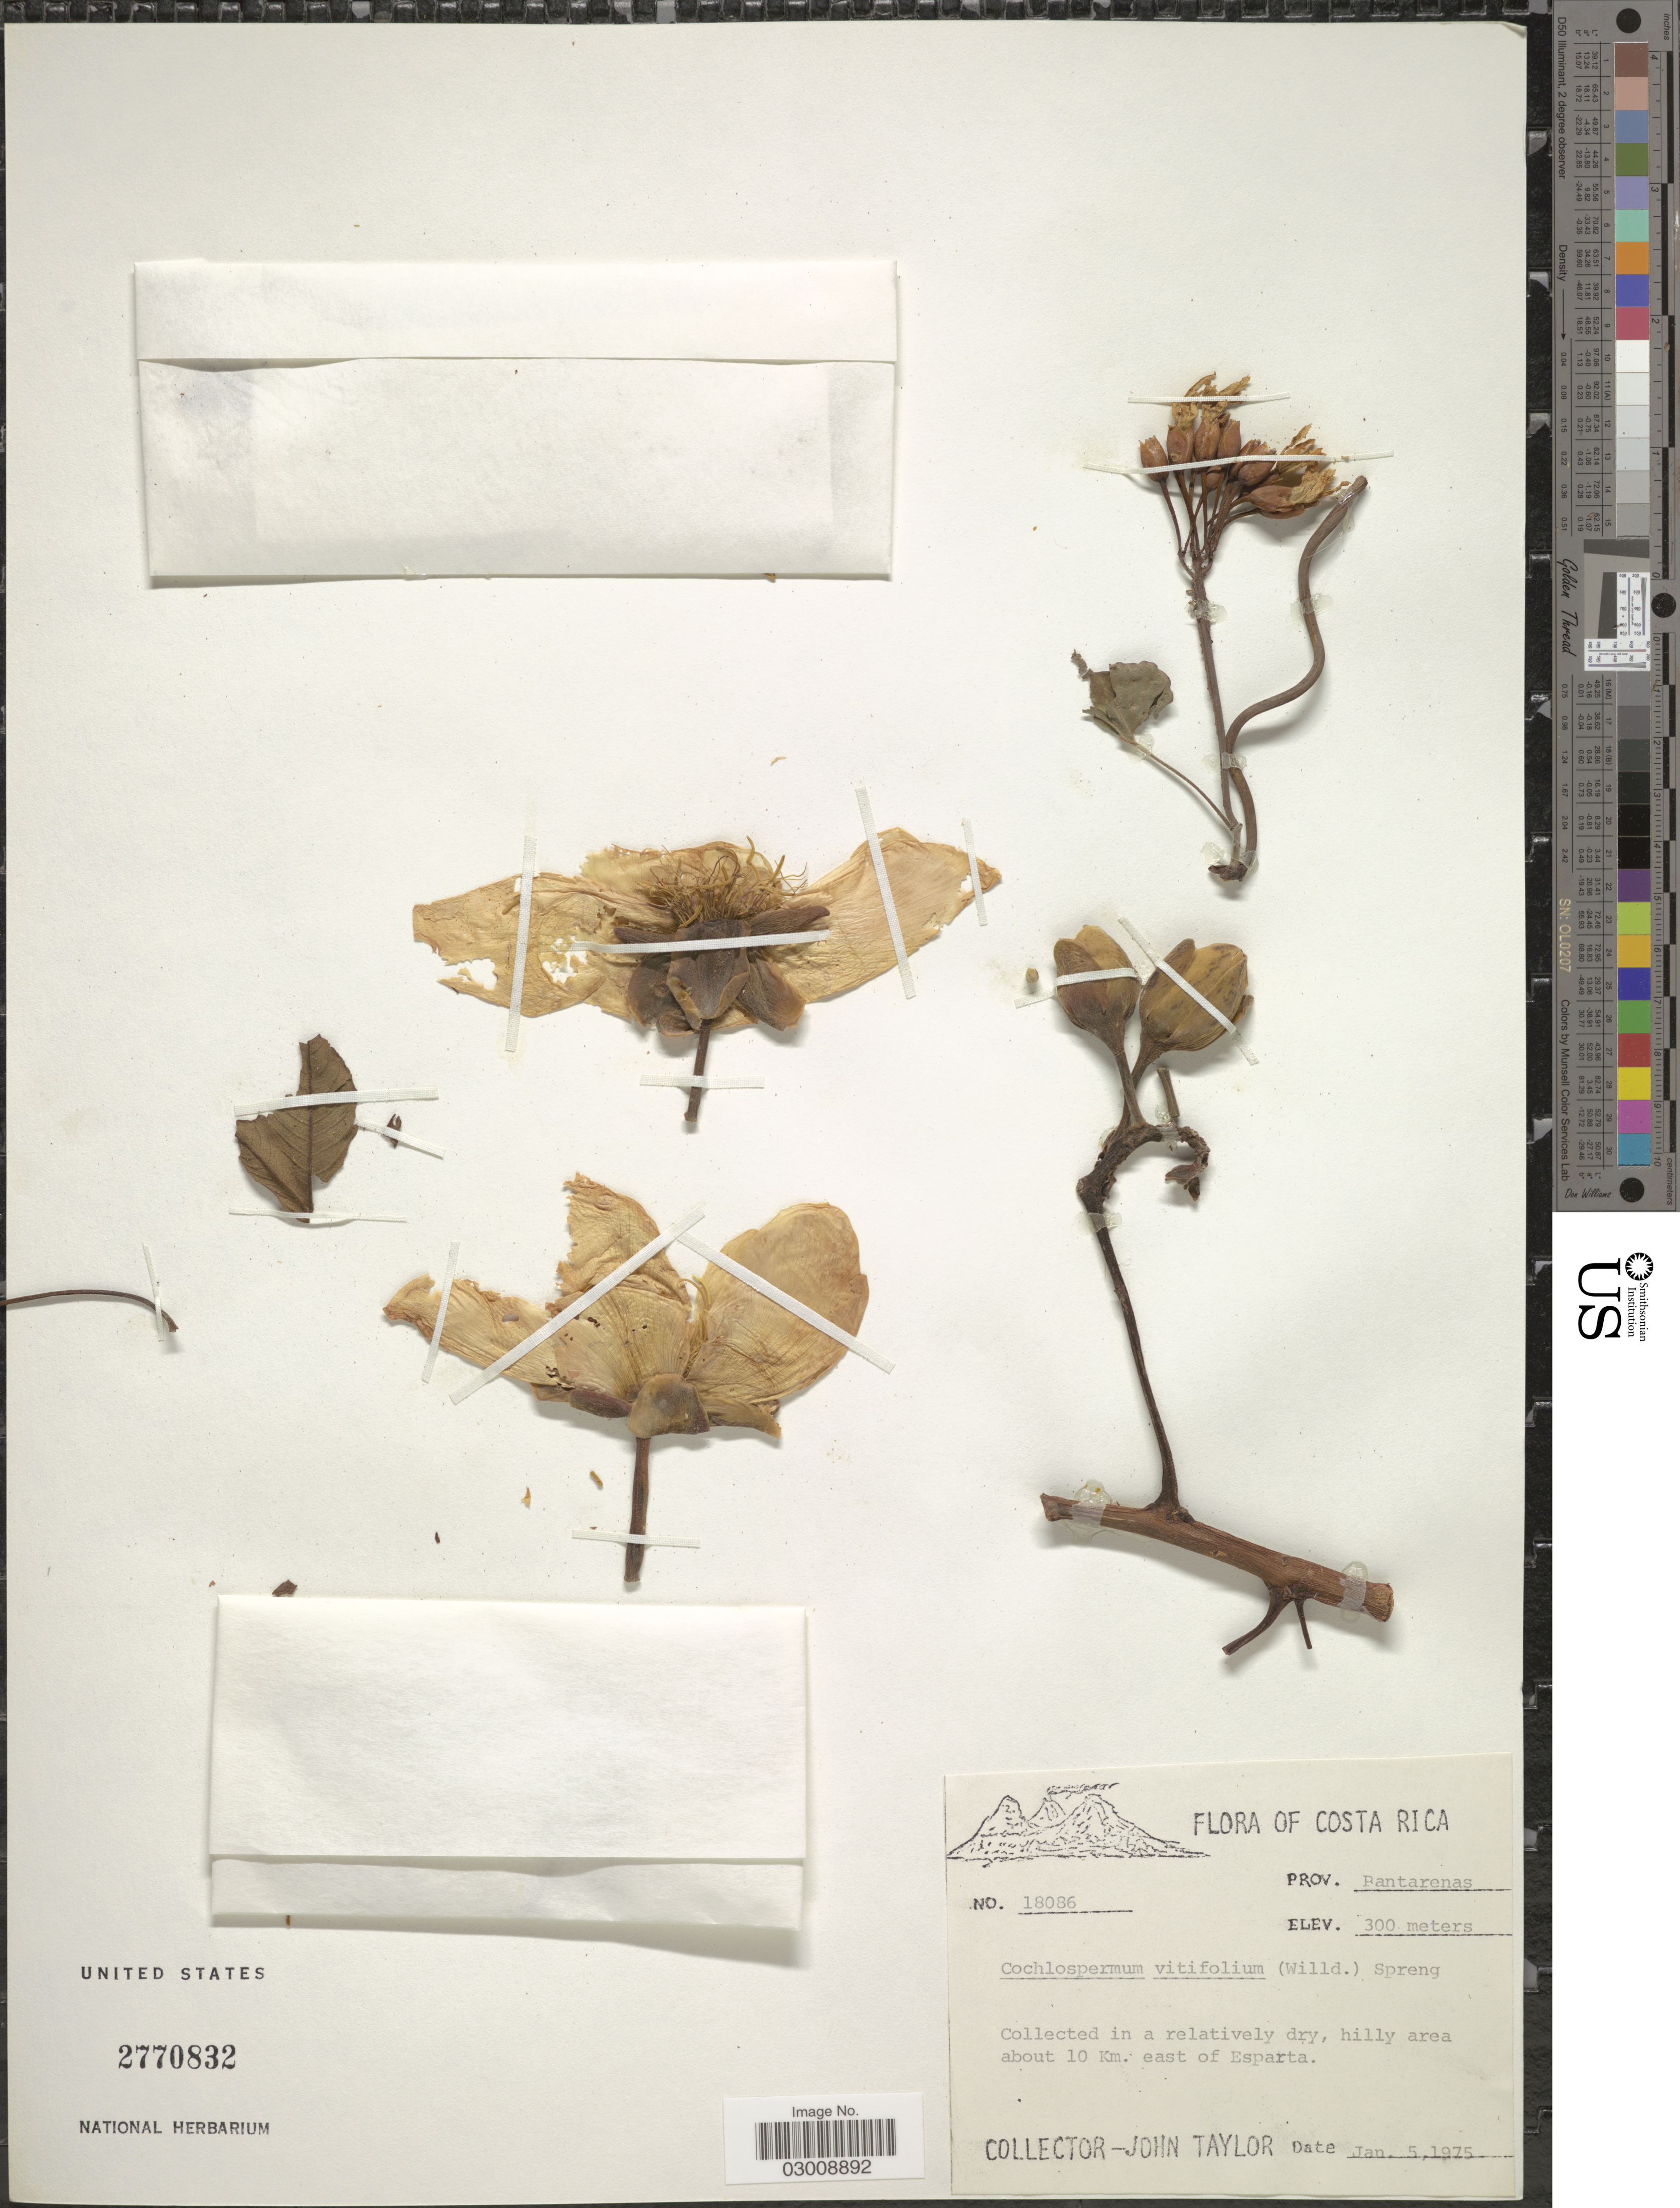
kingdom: Plantae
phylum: Tracheophyta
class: Magnoliopsida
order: Malvales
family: Cochlospermaceae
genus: Cochlospermum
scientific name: Cochlospermum vitifolium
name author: (Willd.) Spreng.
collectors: J. Taylor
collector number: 18086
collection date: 1975-01-05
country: Costa Rica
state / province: Puntarenas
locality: Hilly area about 10 Km. east of Esparta, prov. Pantarenas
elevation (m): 300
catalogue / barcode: US 2770832